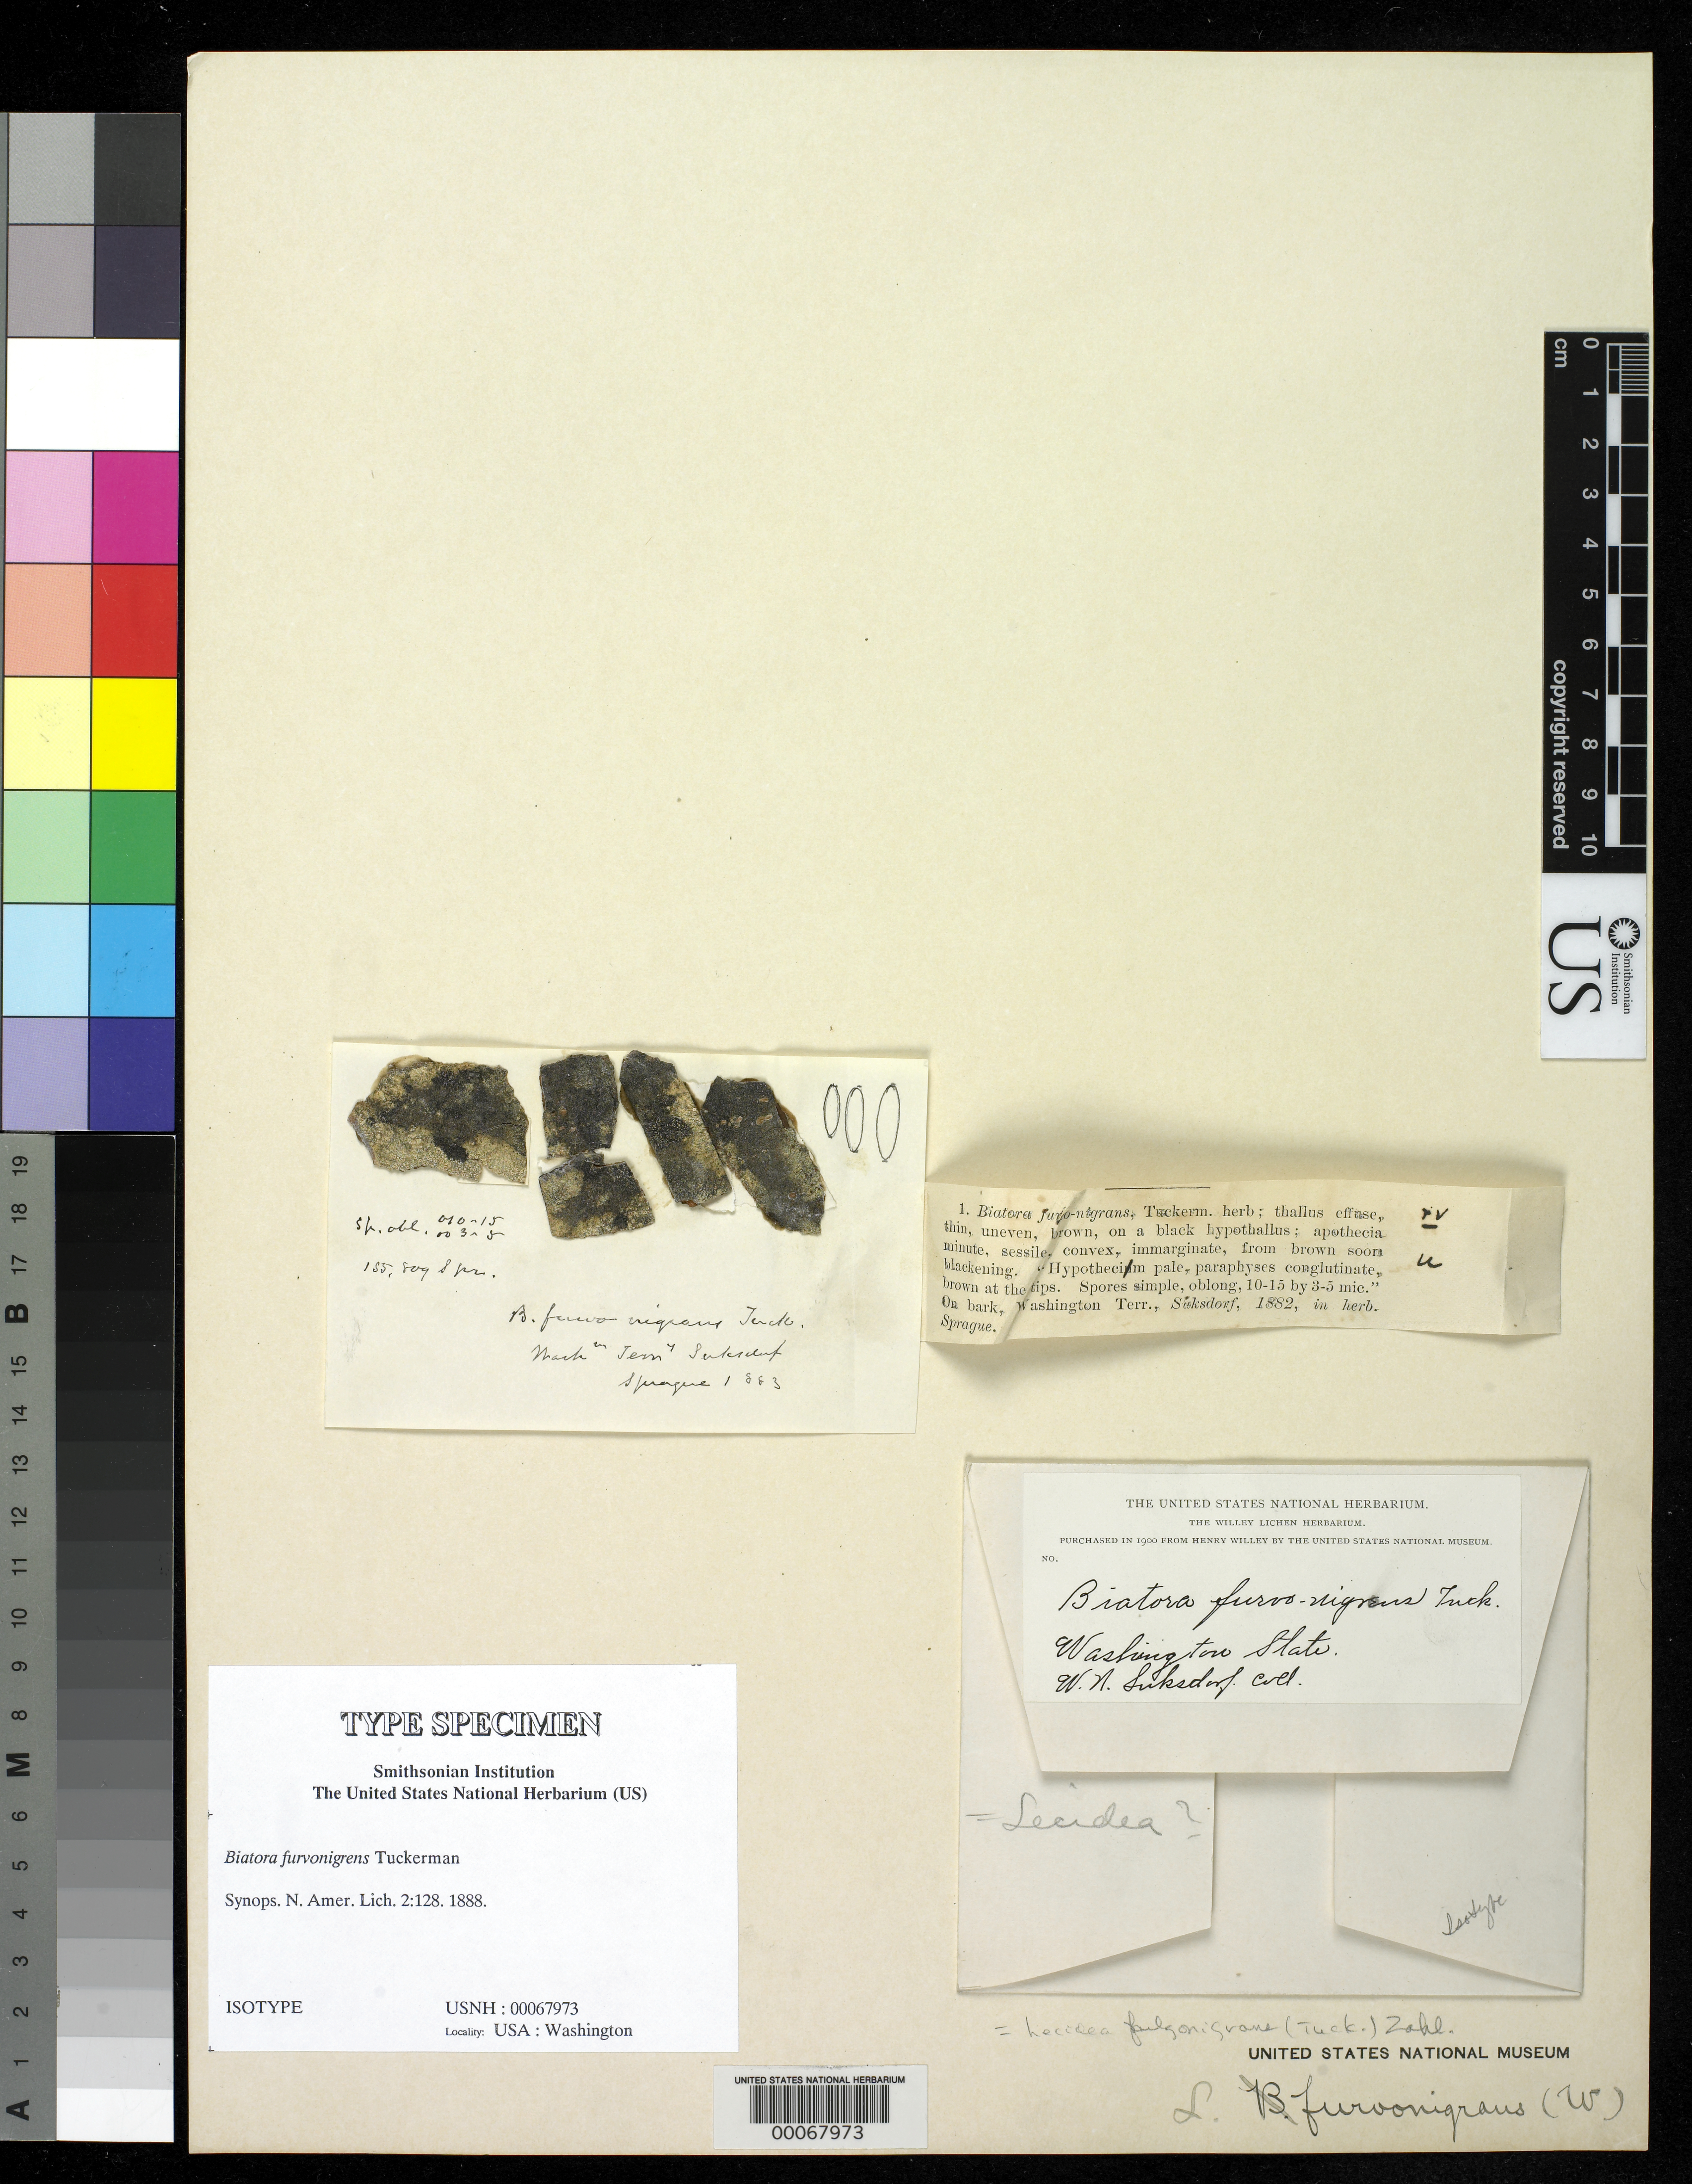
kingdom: Fungi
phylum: Ascomycota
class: Lecanoromycetes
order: Lecanorales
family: Ramalinaceae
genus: Biatora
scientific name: Biatora furvonigrens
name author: Tuck.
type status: Isotype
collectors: W. N. Suksdorf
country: United States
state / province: Washington